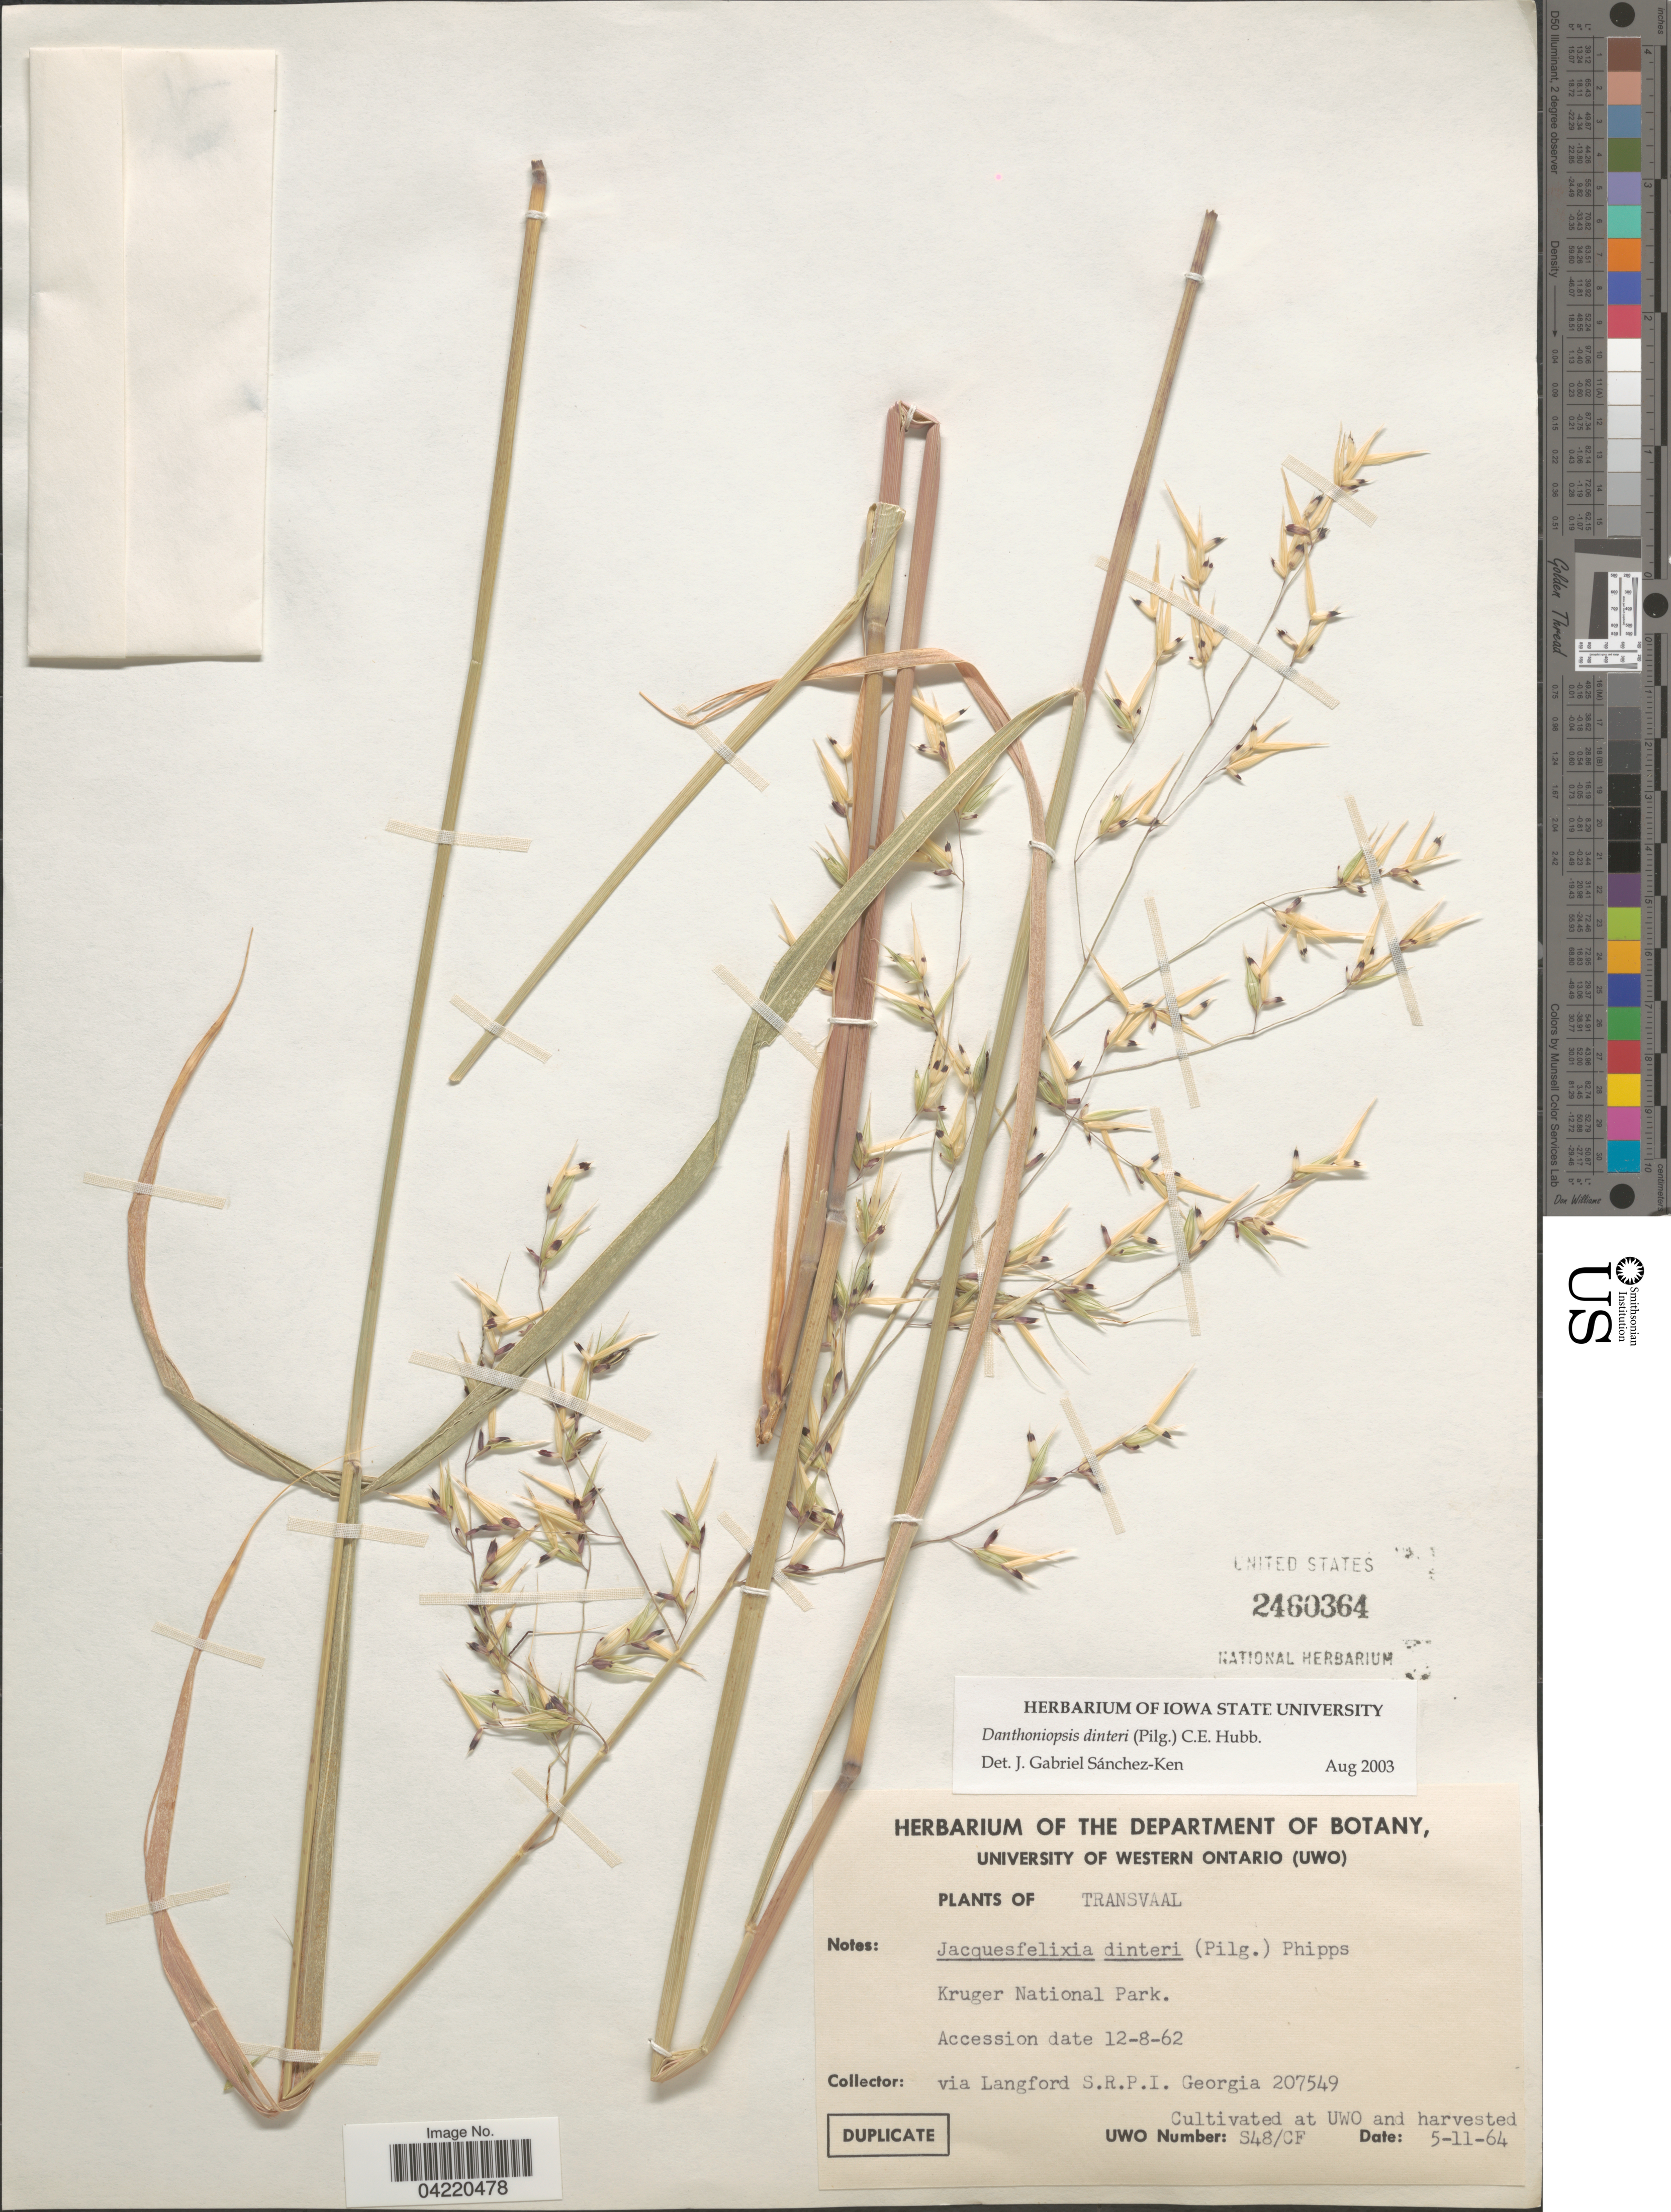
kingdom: Plantae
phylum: Tracheophyta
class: Liliopsida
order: Poales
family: Poaceae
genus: Danthoniopsis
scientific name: Danthoniopsis dinteri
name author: (Pilg.) C. E. Hubb.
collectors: Langford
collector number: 207549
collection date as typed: Transcribed d/m/y: 5/11/64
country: Canada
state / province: Ontario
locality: At UWO.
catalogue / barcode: US 2460364